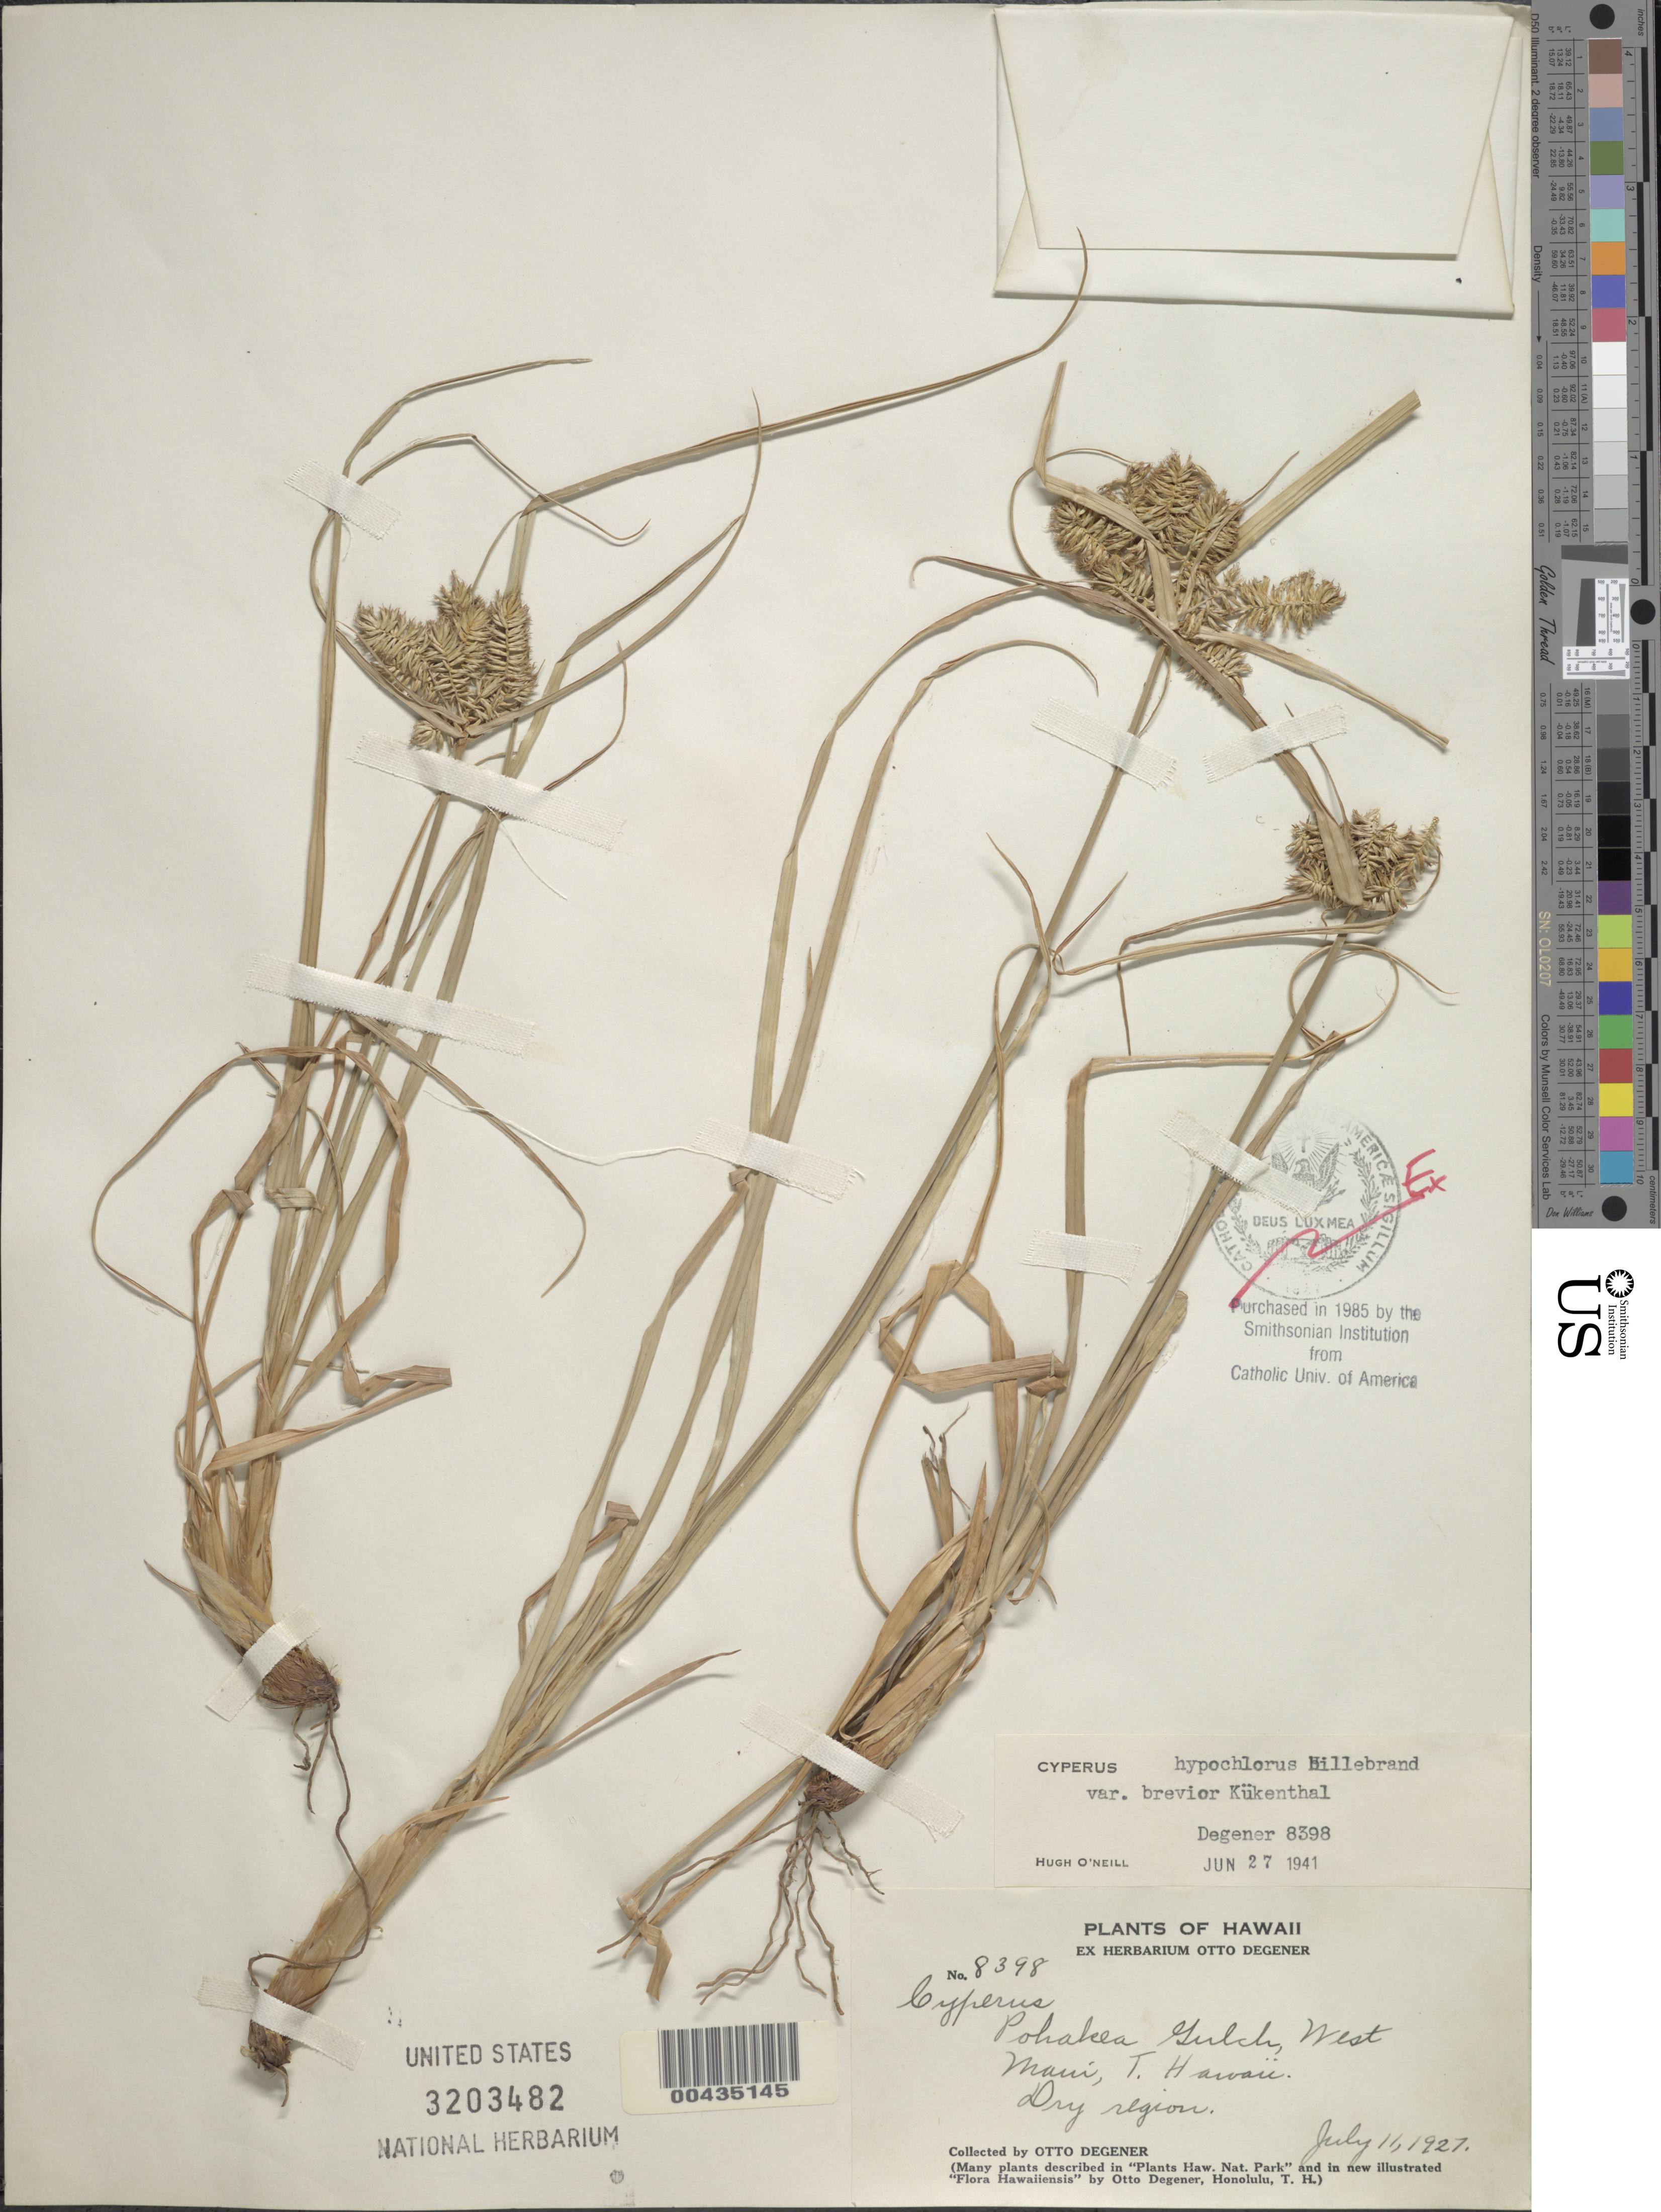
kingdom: Plantae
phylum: Tracheophyta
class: Liliopsida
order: Poales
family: Cyperaceae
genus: Cyperus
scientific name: Cyperus hypochlorus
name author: Hillebr.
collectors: O. Degener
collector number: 8398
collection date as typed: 11 Jul 1927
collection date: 1927-07-11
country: United States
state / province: Hawaii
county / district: Maui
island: Maui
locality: Pohakea Gulch, W Maui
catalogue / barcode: US 3203482